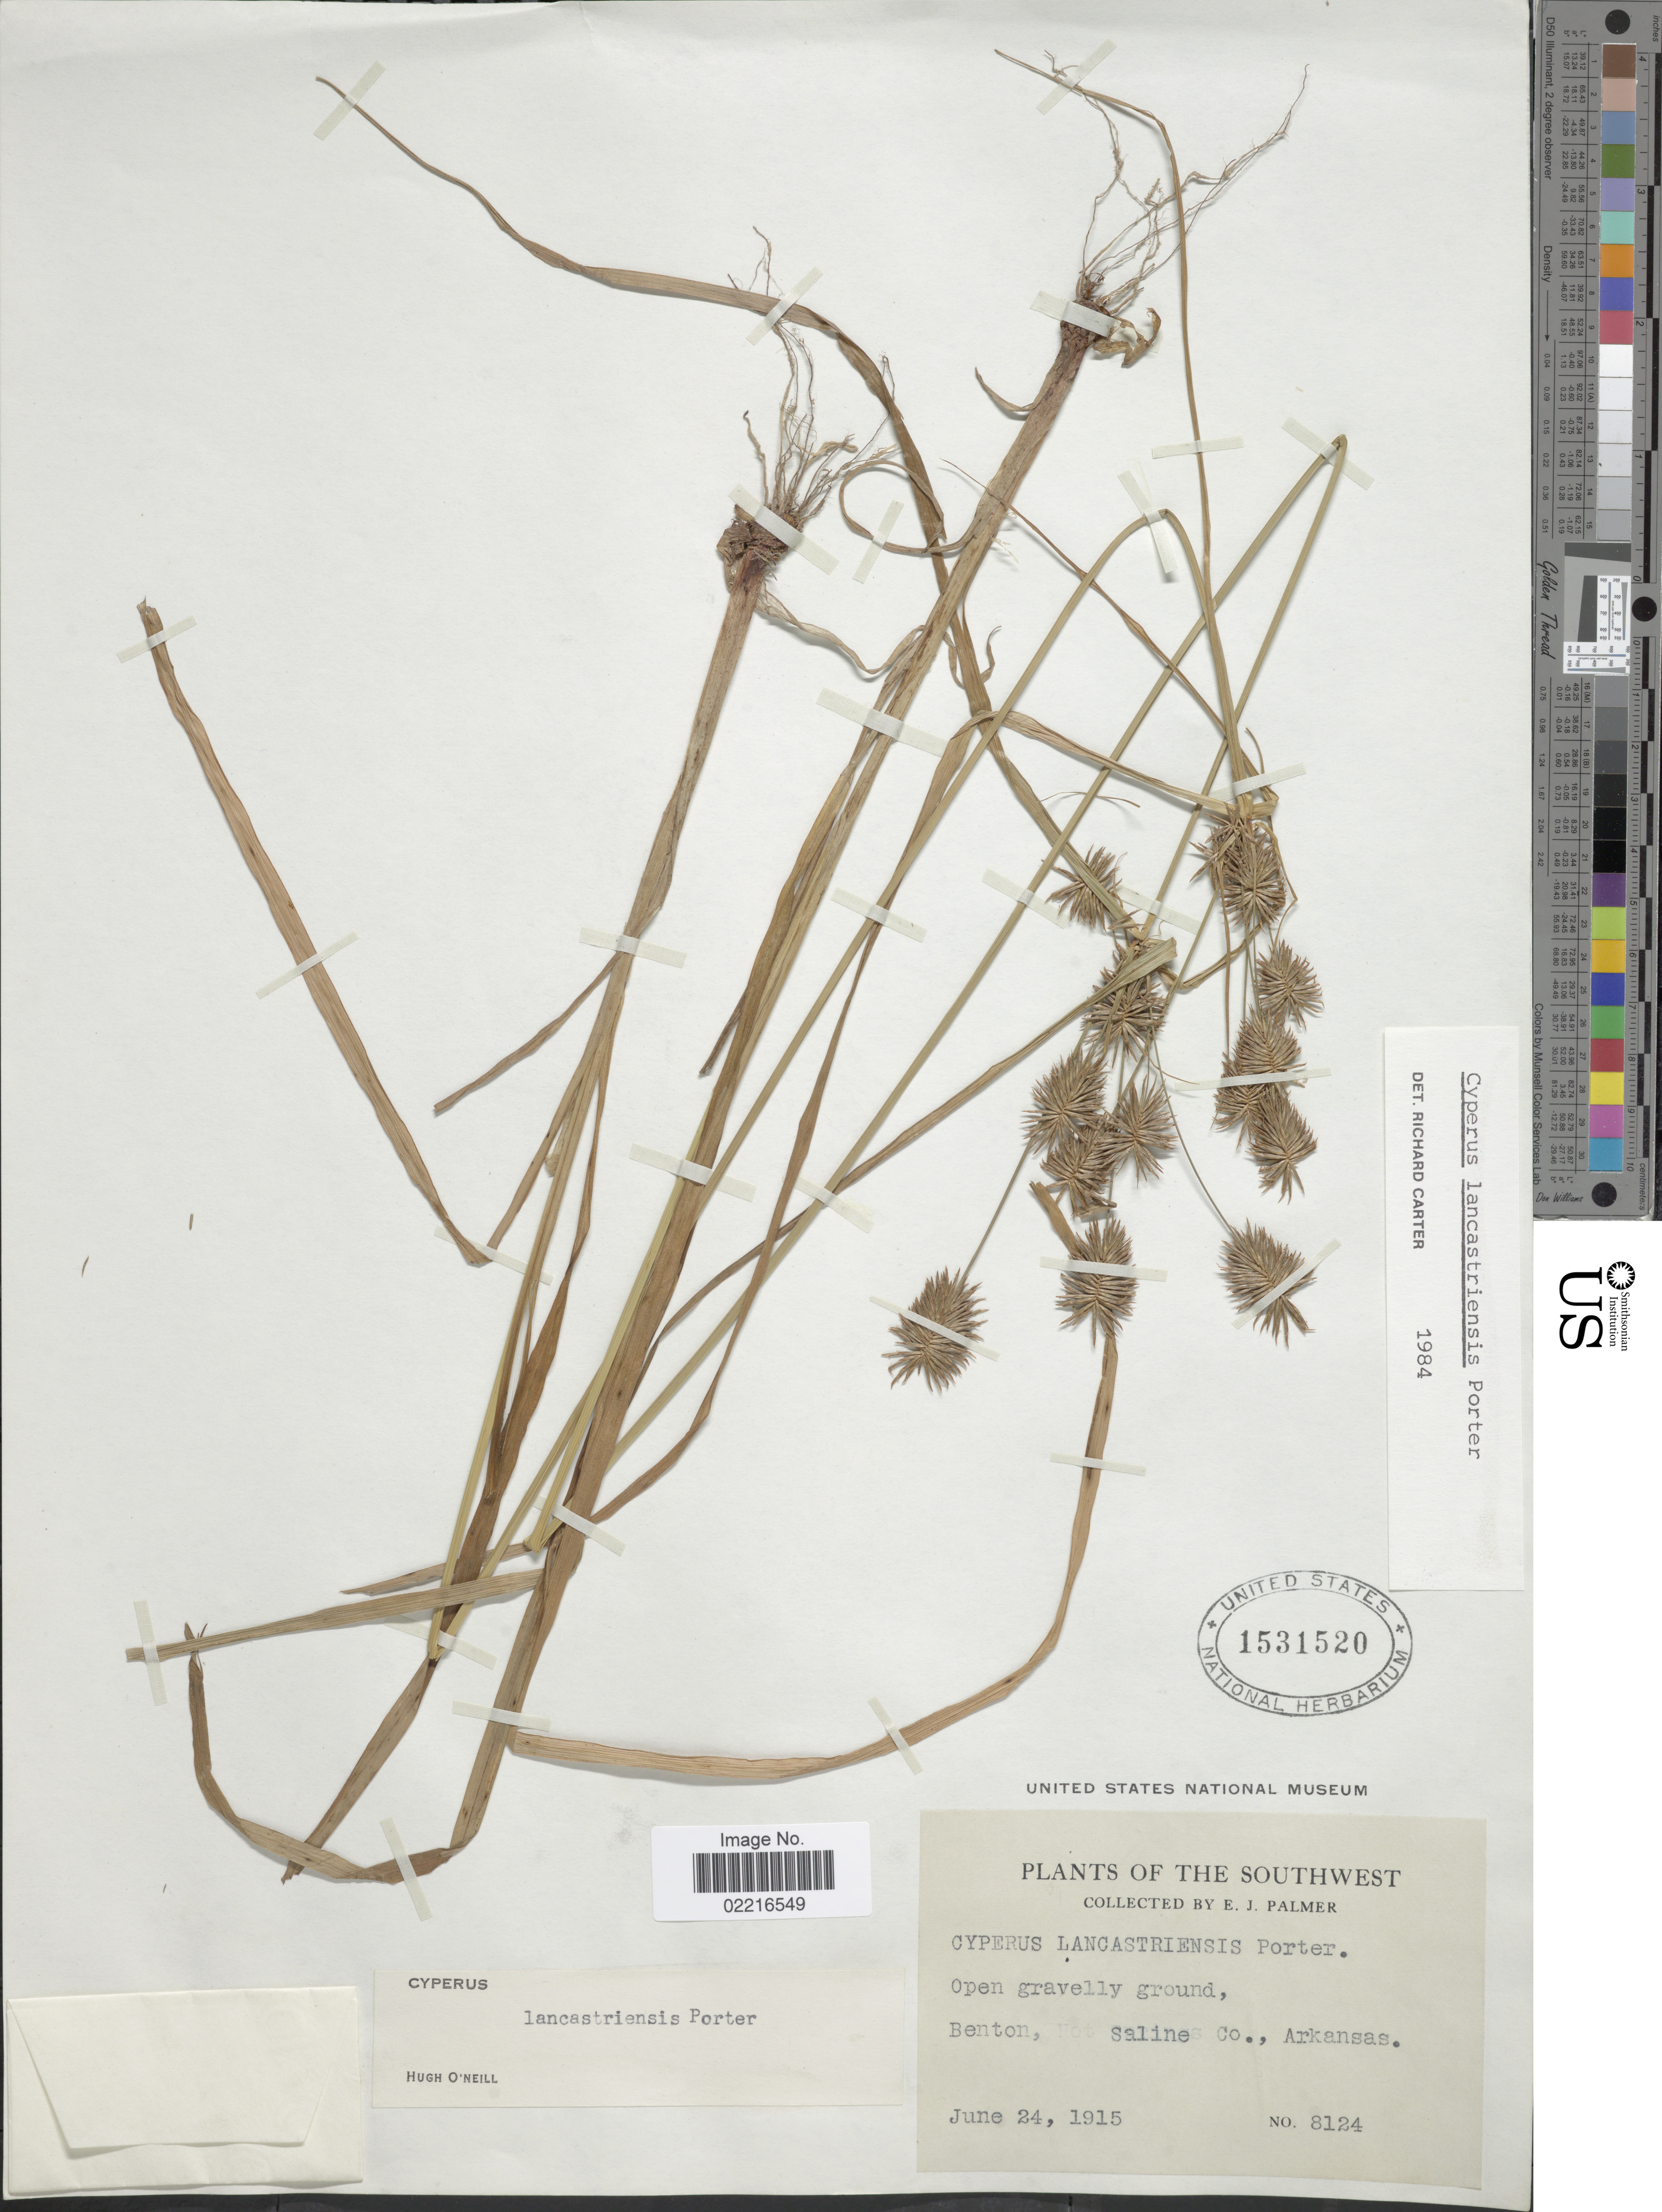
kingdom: Plantae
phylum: Tracheophyta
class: Liliopsida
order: Poales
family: Cyperaceae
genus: Cyperus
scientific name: Cyperus lancastriensis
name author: Porter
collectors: E. J. Palmer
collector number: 8124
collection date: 1915-06-24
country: United States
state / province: Arkansas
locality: The Southwest, Benton, Saline Co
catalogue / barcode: US 1531520